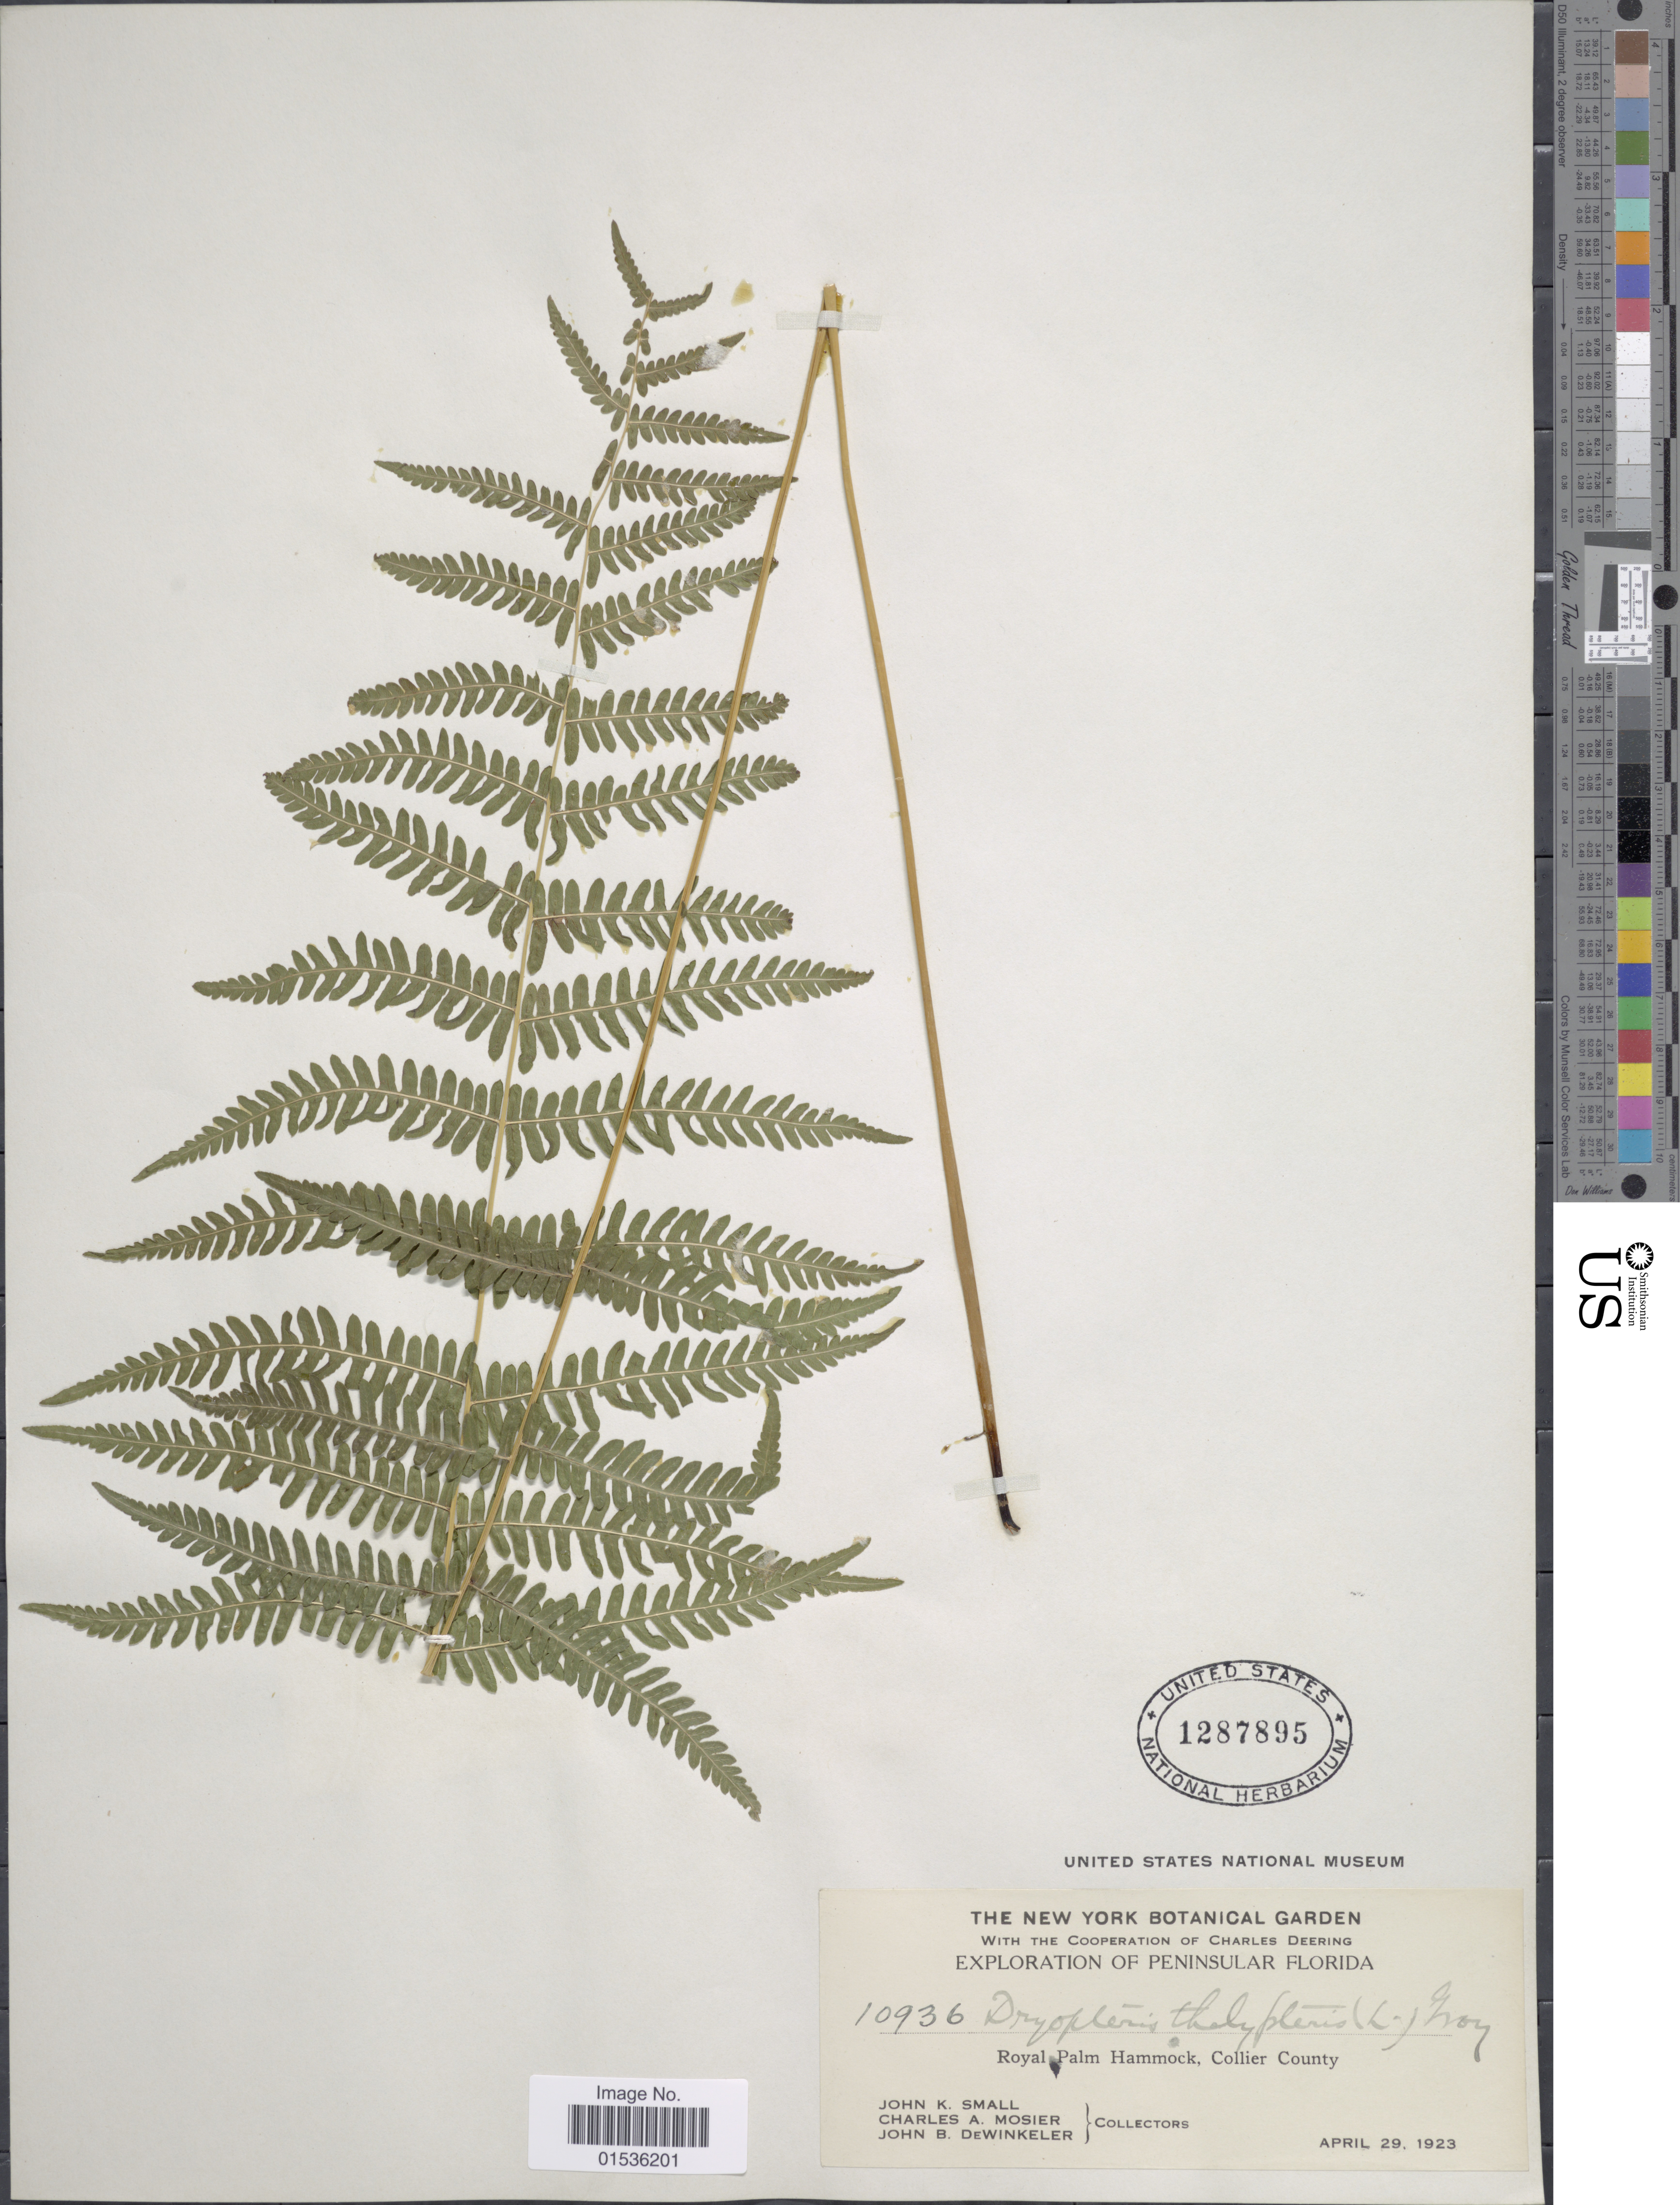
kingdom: Plantae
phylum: Tracheophyta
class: Polypodiopsida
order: Polypodiales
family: Thelypteridaceae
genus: Phegopteris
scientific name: Phegopteris connectilis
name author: (Michx.) Watt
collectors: J. K. Small, C. A. Mosier & J. B. Dewinkeler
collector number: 10936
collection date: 1923-04-29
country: United States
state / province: Florida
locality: Peninsular Florida, Royal Palm Hammock, Colier County,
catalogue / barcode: US 1287895